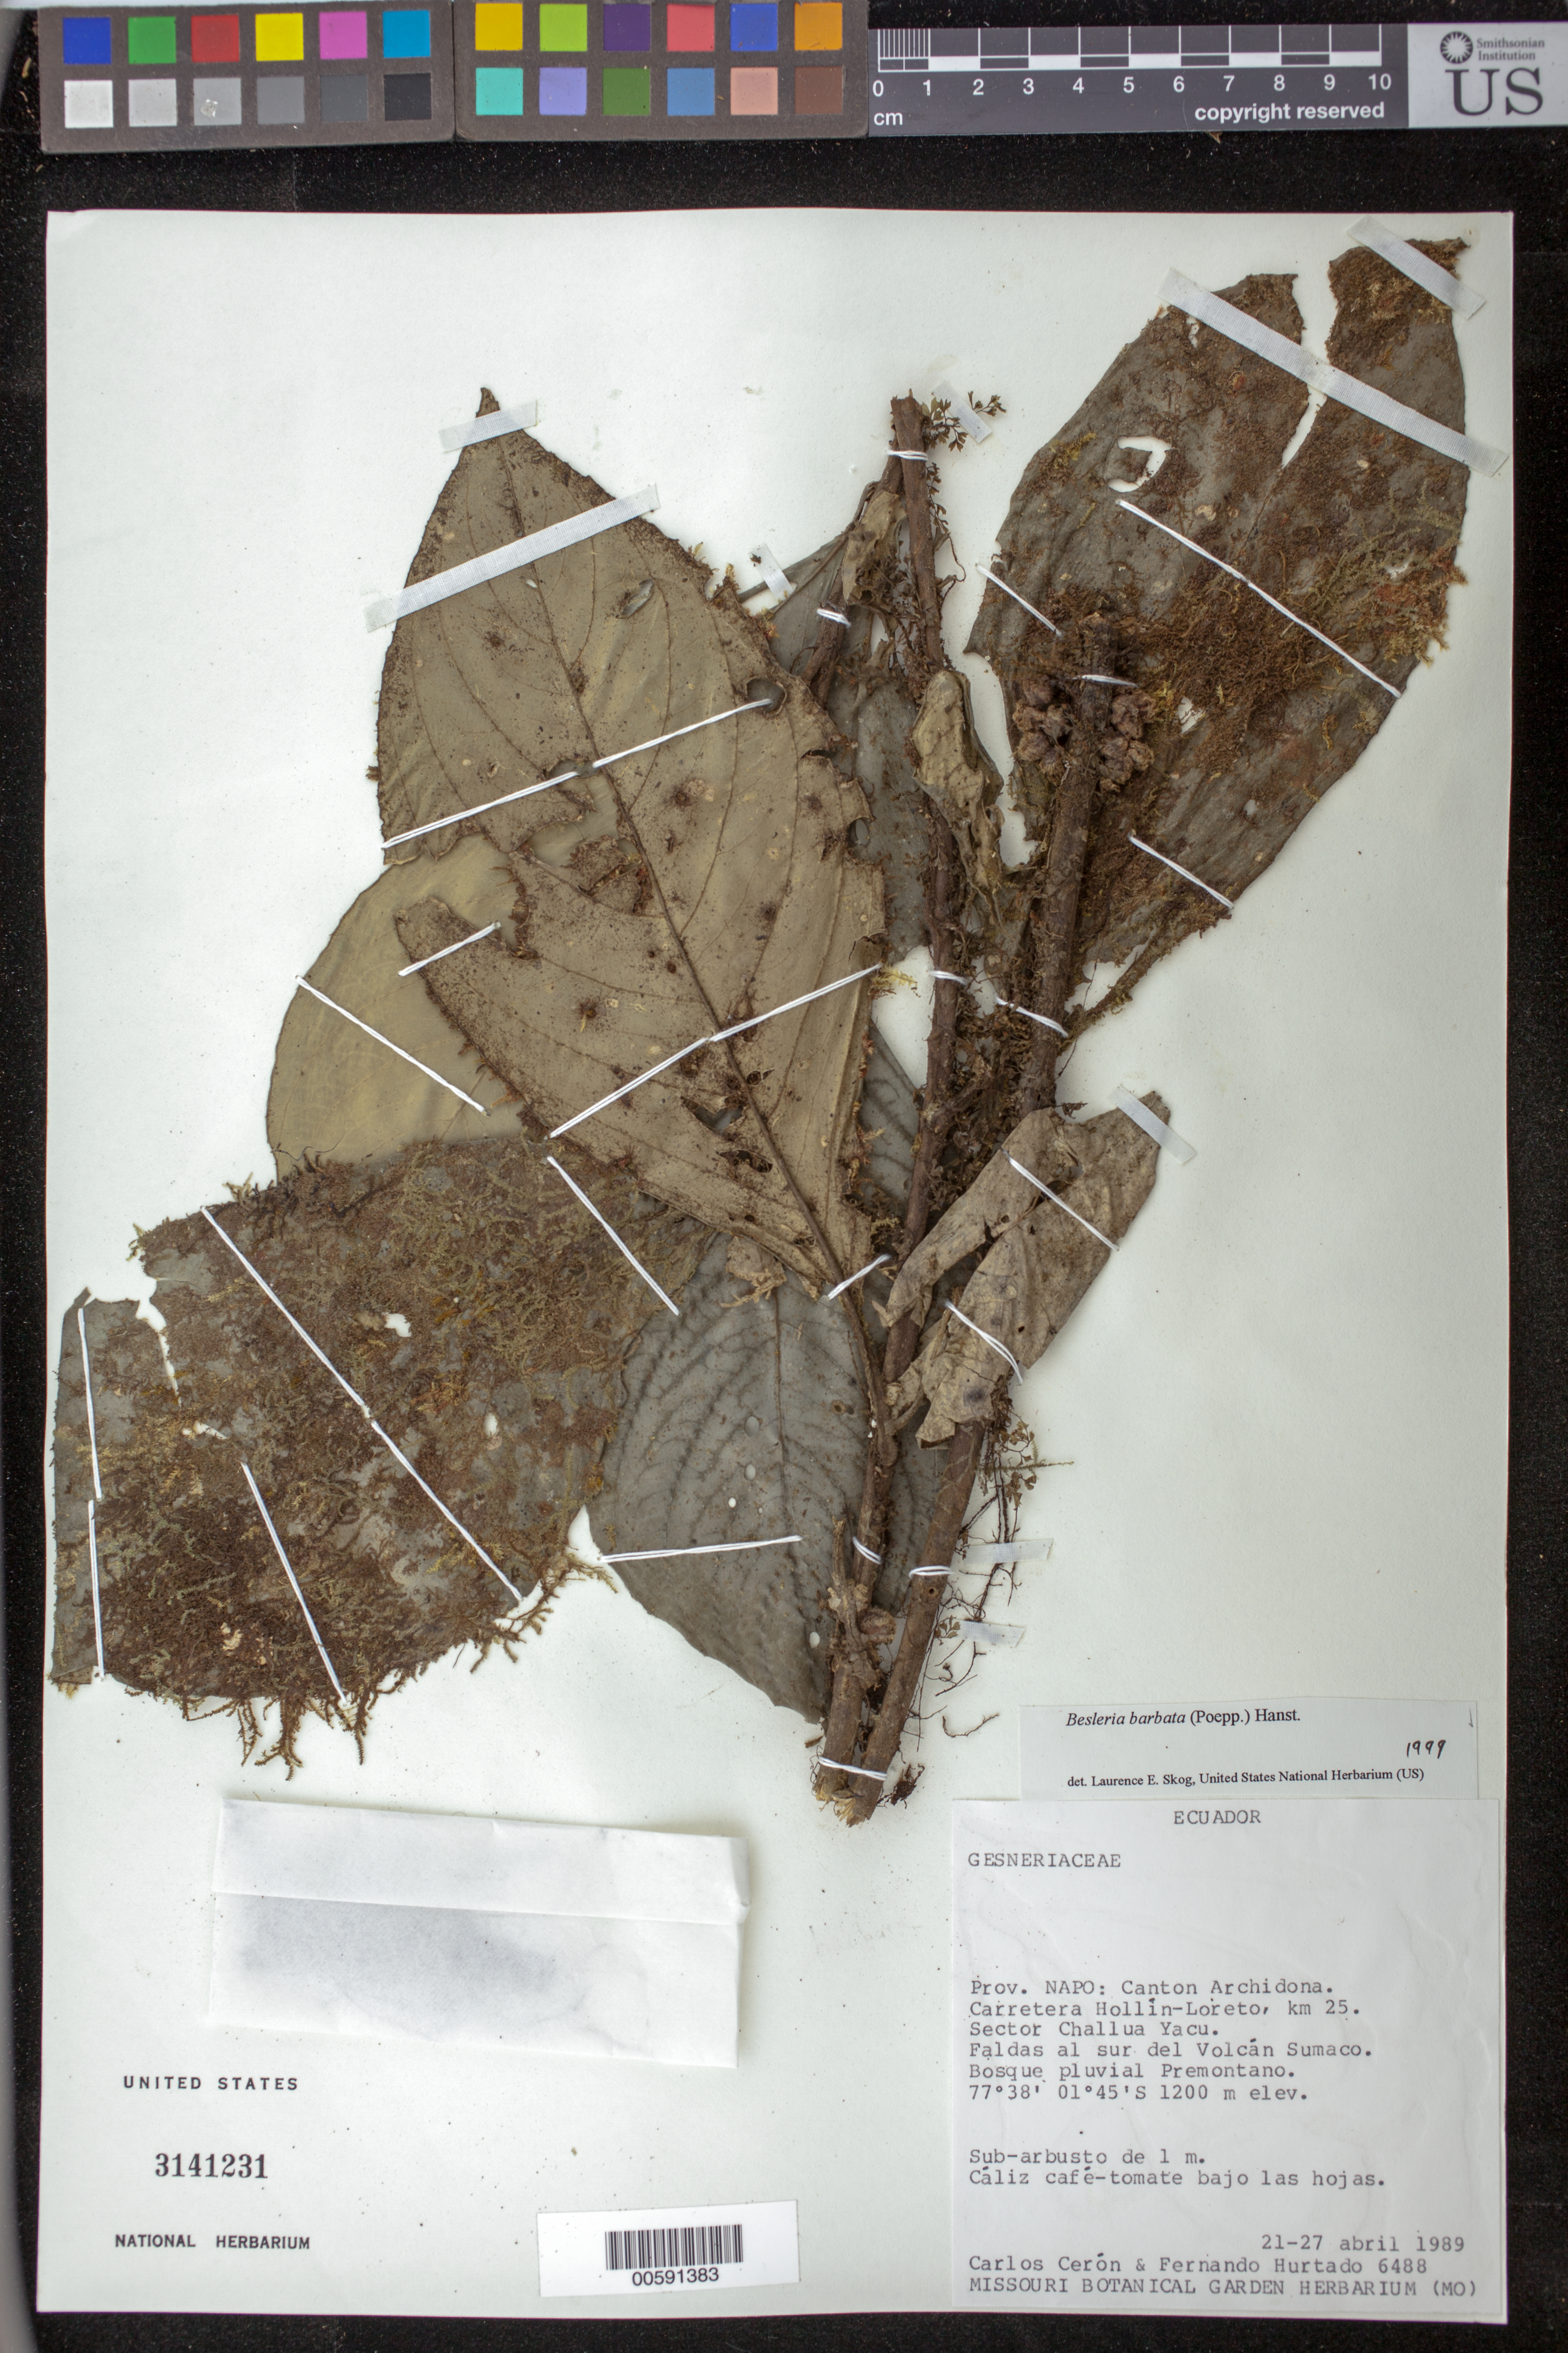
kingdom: Plantae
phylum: Tracheophyta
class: Magnoliopsida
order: Lamiales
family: Gesneriaceae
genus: Besleria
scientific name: Besleria barbata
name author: (Poepp.) Hanst.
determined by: Clark, J. L., (SEL), The Marie Selby Botanical Garden (UNITED STATES)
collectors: C. E. Cerón M. & F. Hurtado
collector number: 6488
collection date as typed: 21-27 Apr 1989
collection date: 1989-04-21/1989-04-27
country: Ecuador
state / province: Napo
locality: Canton Archidona, Carretera Hollín - Loreto, km 25, sector Challua Yacu, faldas al S del Volcán Sumaco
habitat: Bosque pluvial premontano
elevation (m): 1200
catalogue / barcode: US 3141231